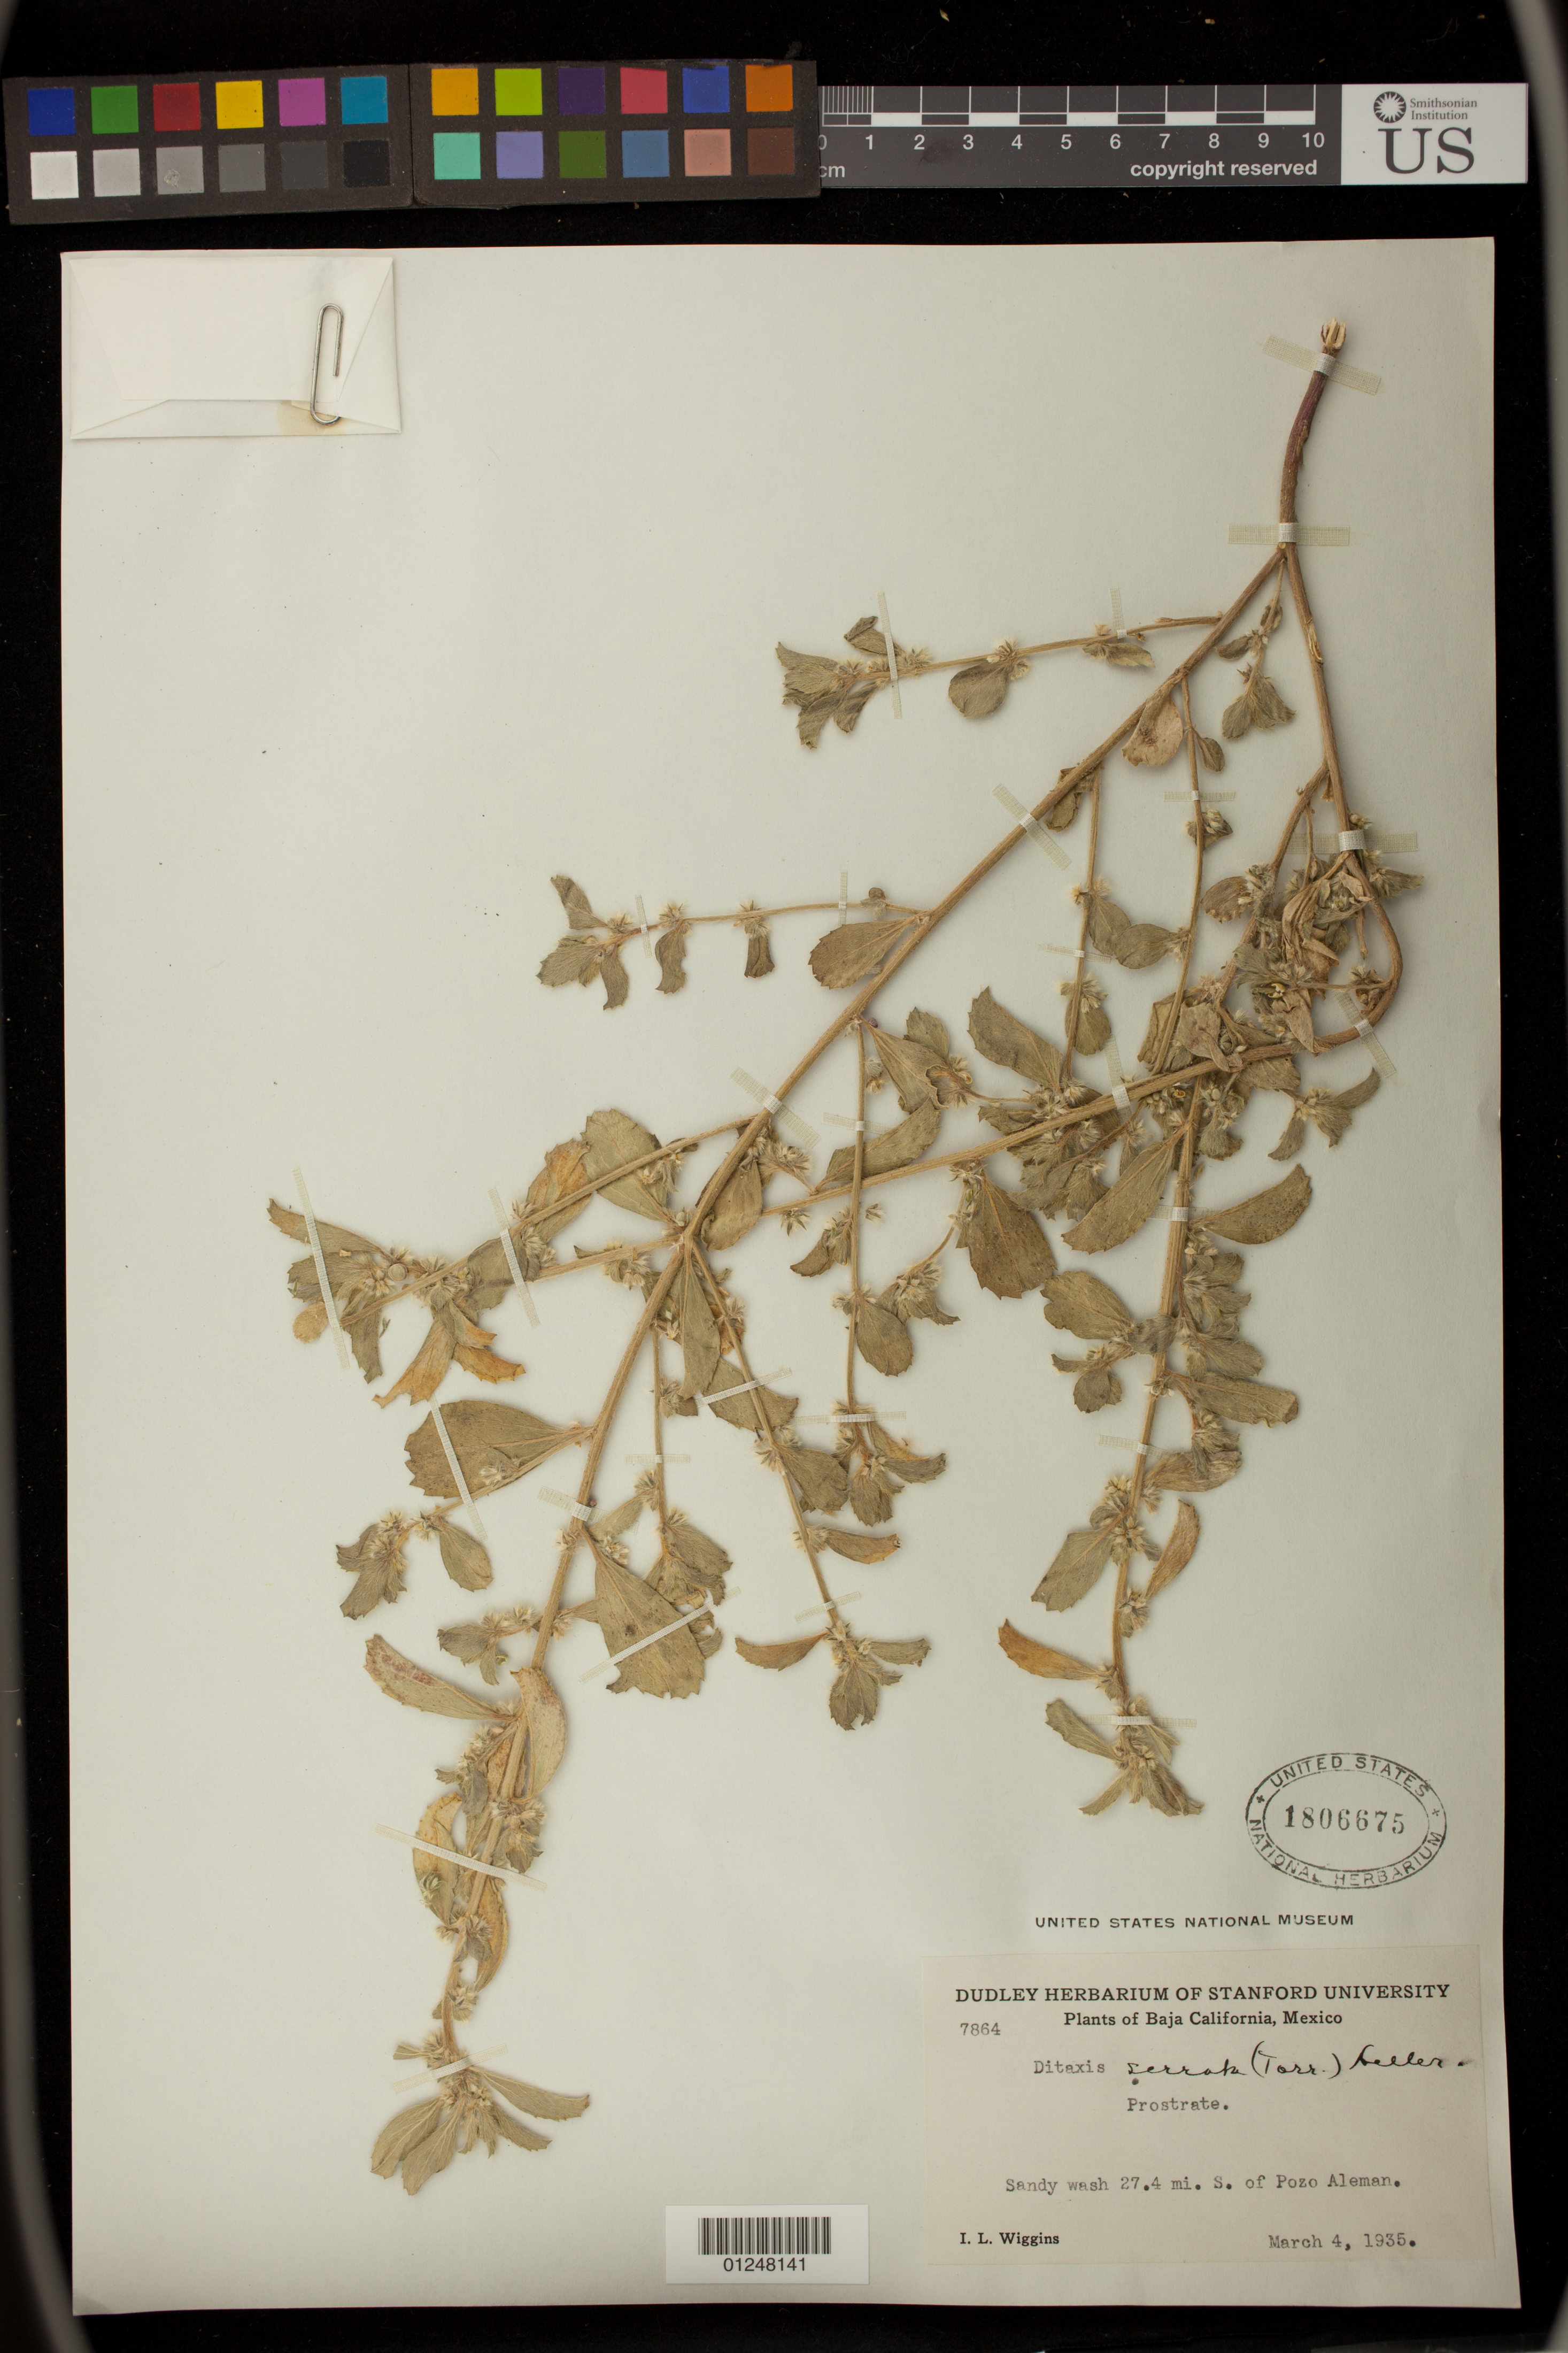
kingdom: Plantae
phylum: Tracheophyta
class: Magnoliopsida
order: Malpighiales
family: Euphorbiaceae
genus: Argythamnia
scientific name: Argythamnia serrata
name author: (Torr.) Müll. Arg.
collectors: I. L. Wiggins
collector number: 7864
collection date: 1935-03-04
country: Mexico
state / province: Baja California Sur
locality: Sandy wash 27.4 mi. S. of Pozo Aleman.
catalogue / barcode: US 1806675